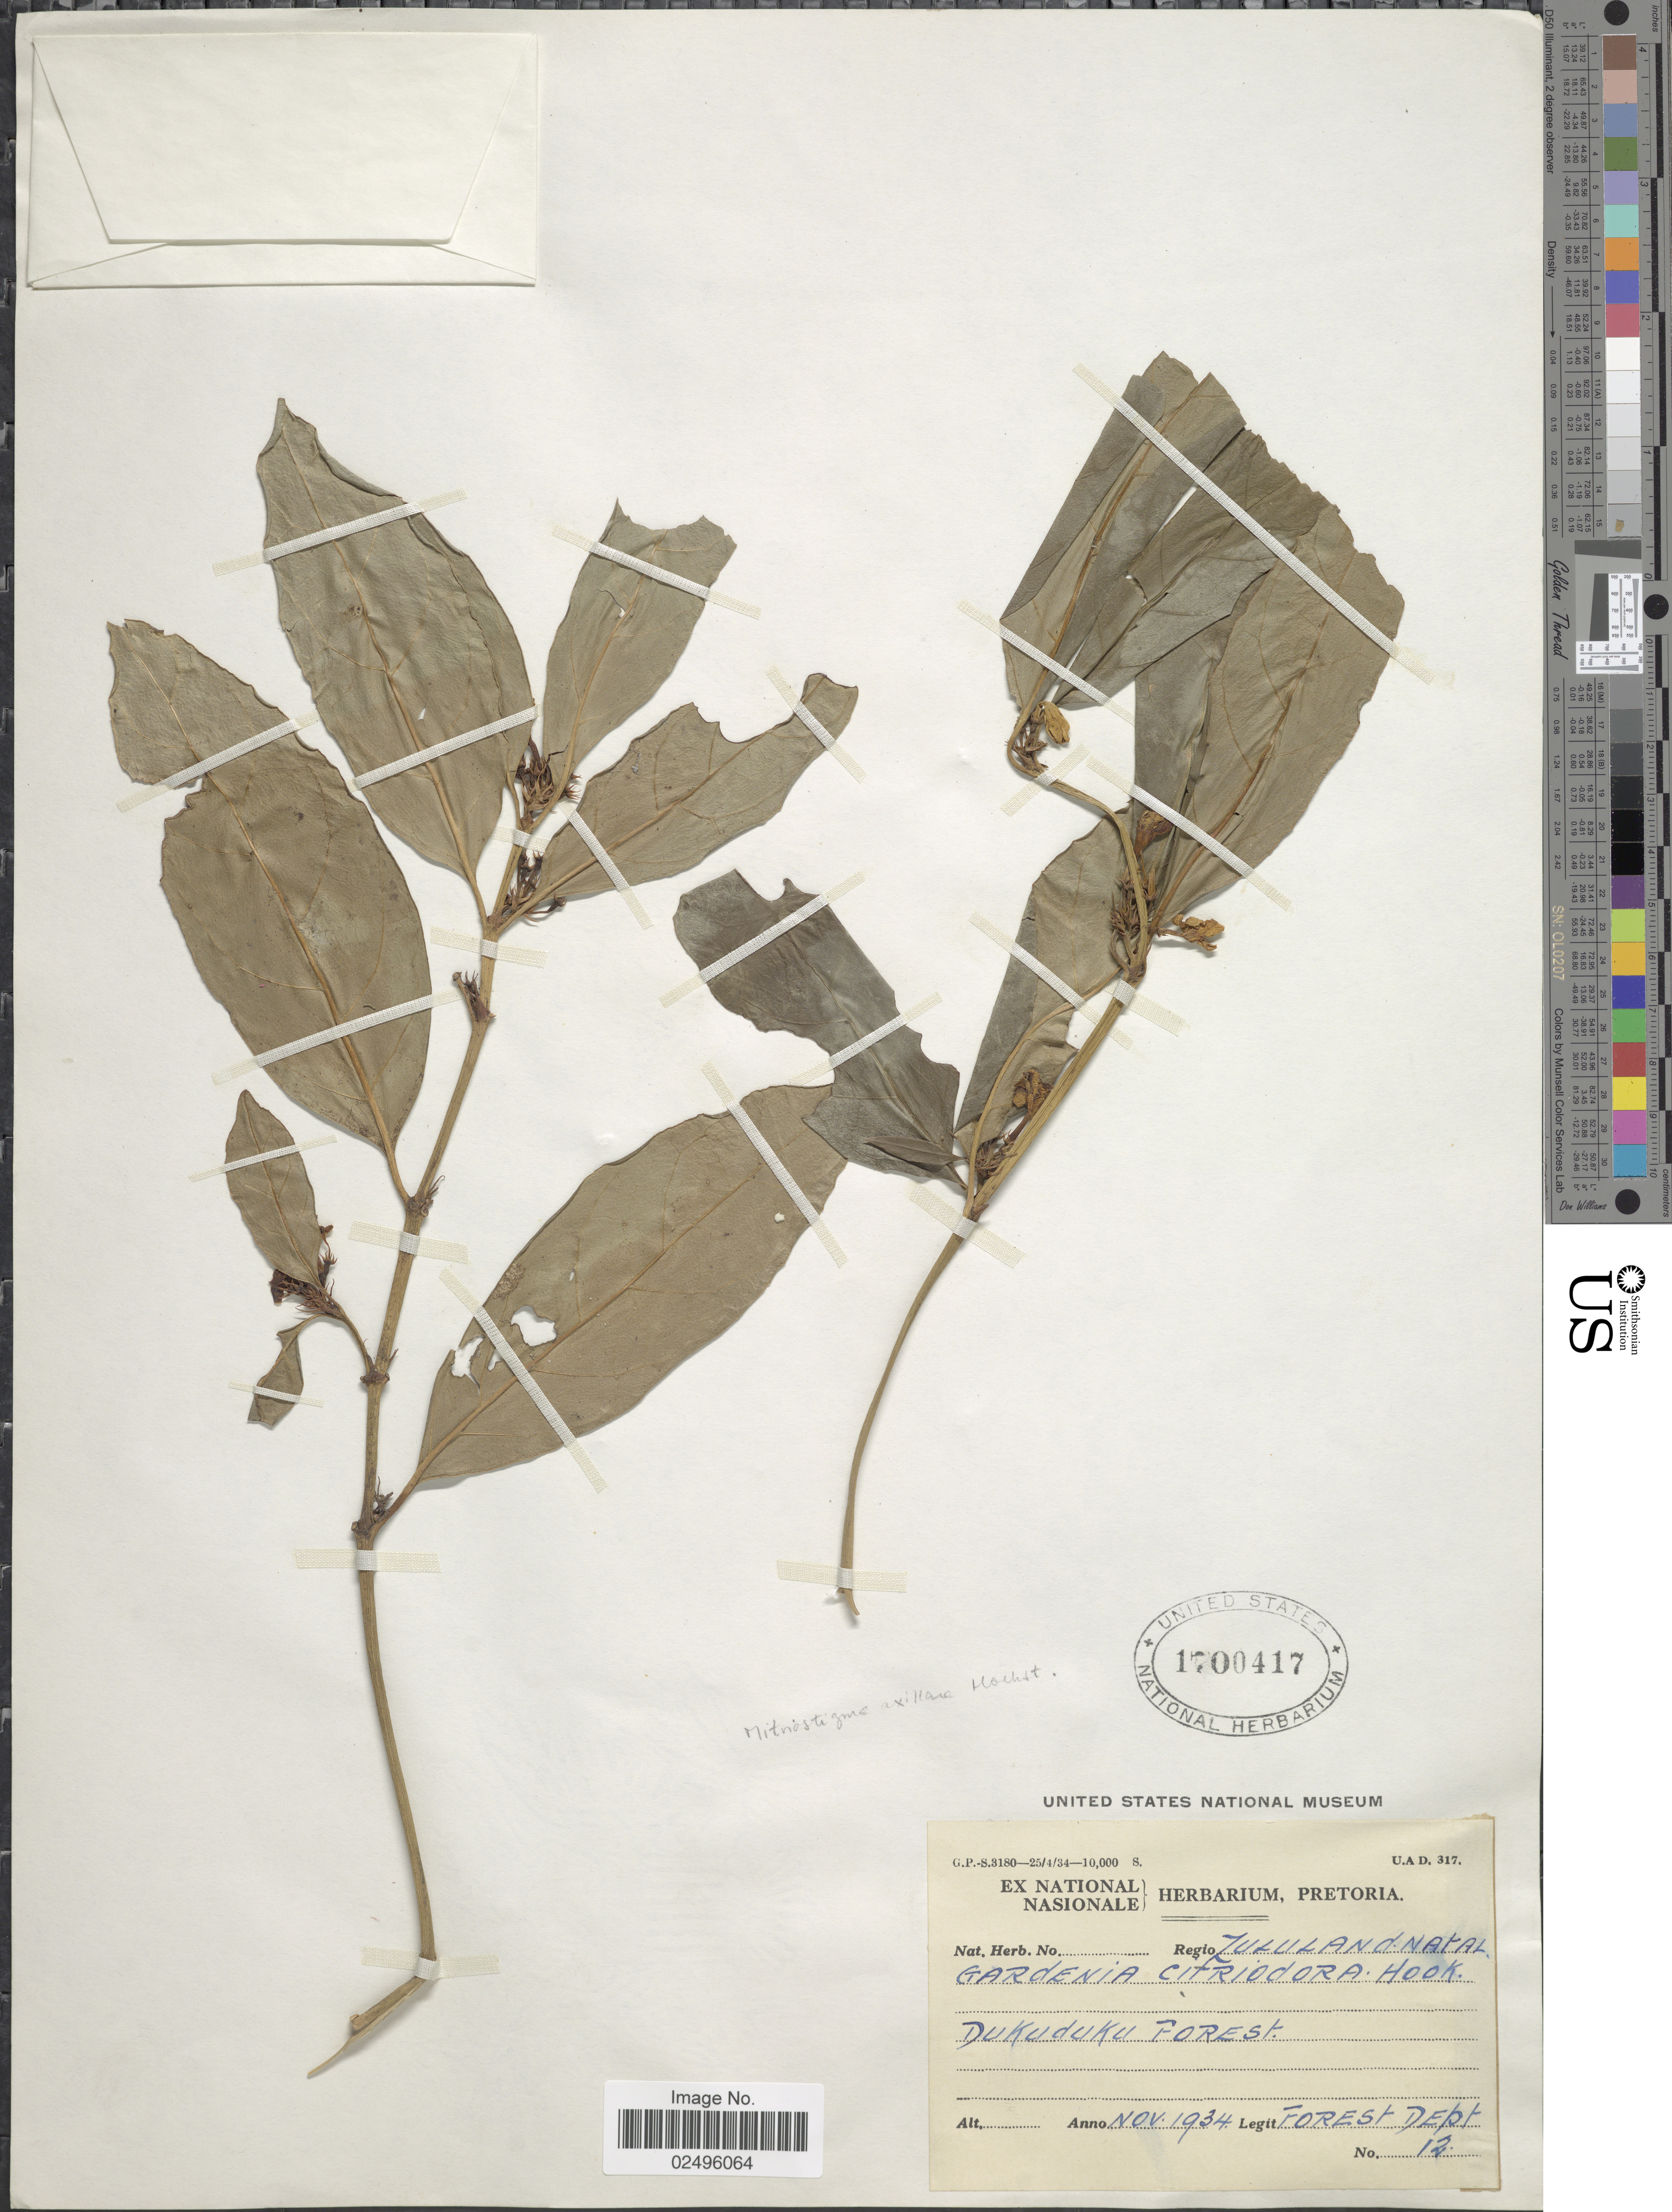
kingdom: Plantae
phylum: Tracheophyta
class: Magnoliopsida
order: Gentianales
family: Rubiaceae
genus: Mitriostigma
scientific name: Mitriostigma axillare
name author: Hochst.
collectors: Forest Dept.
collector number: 12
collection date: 1934-11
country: South Africa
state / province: KwaZulu-Natal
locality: Regio Zululand, Natal, Dukuduku Forest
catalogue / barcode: US 1700417